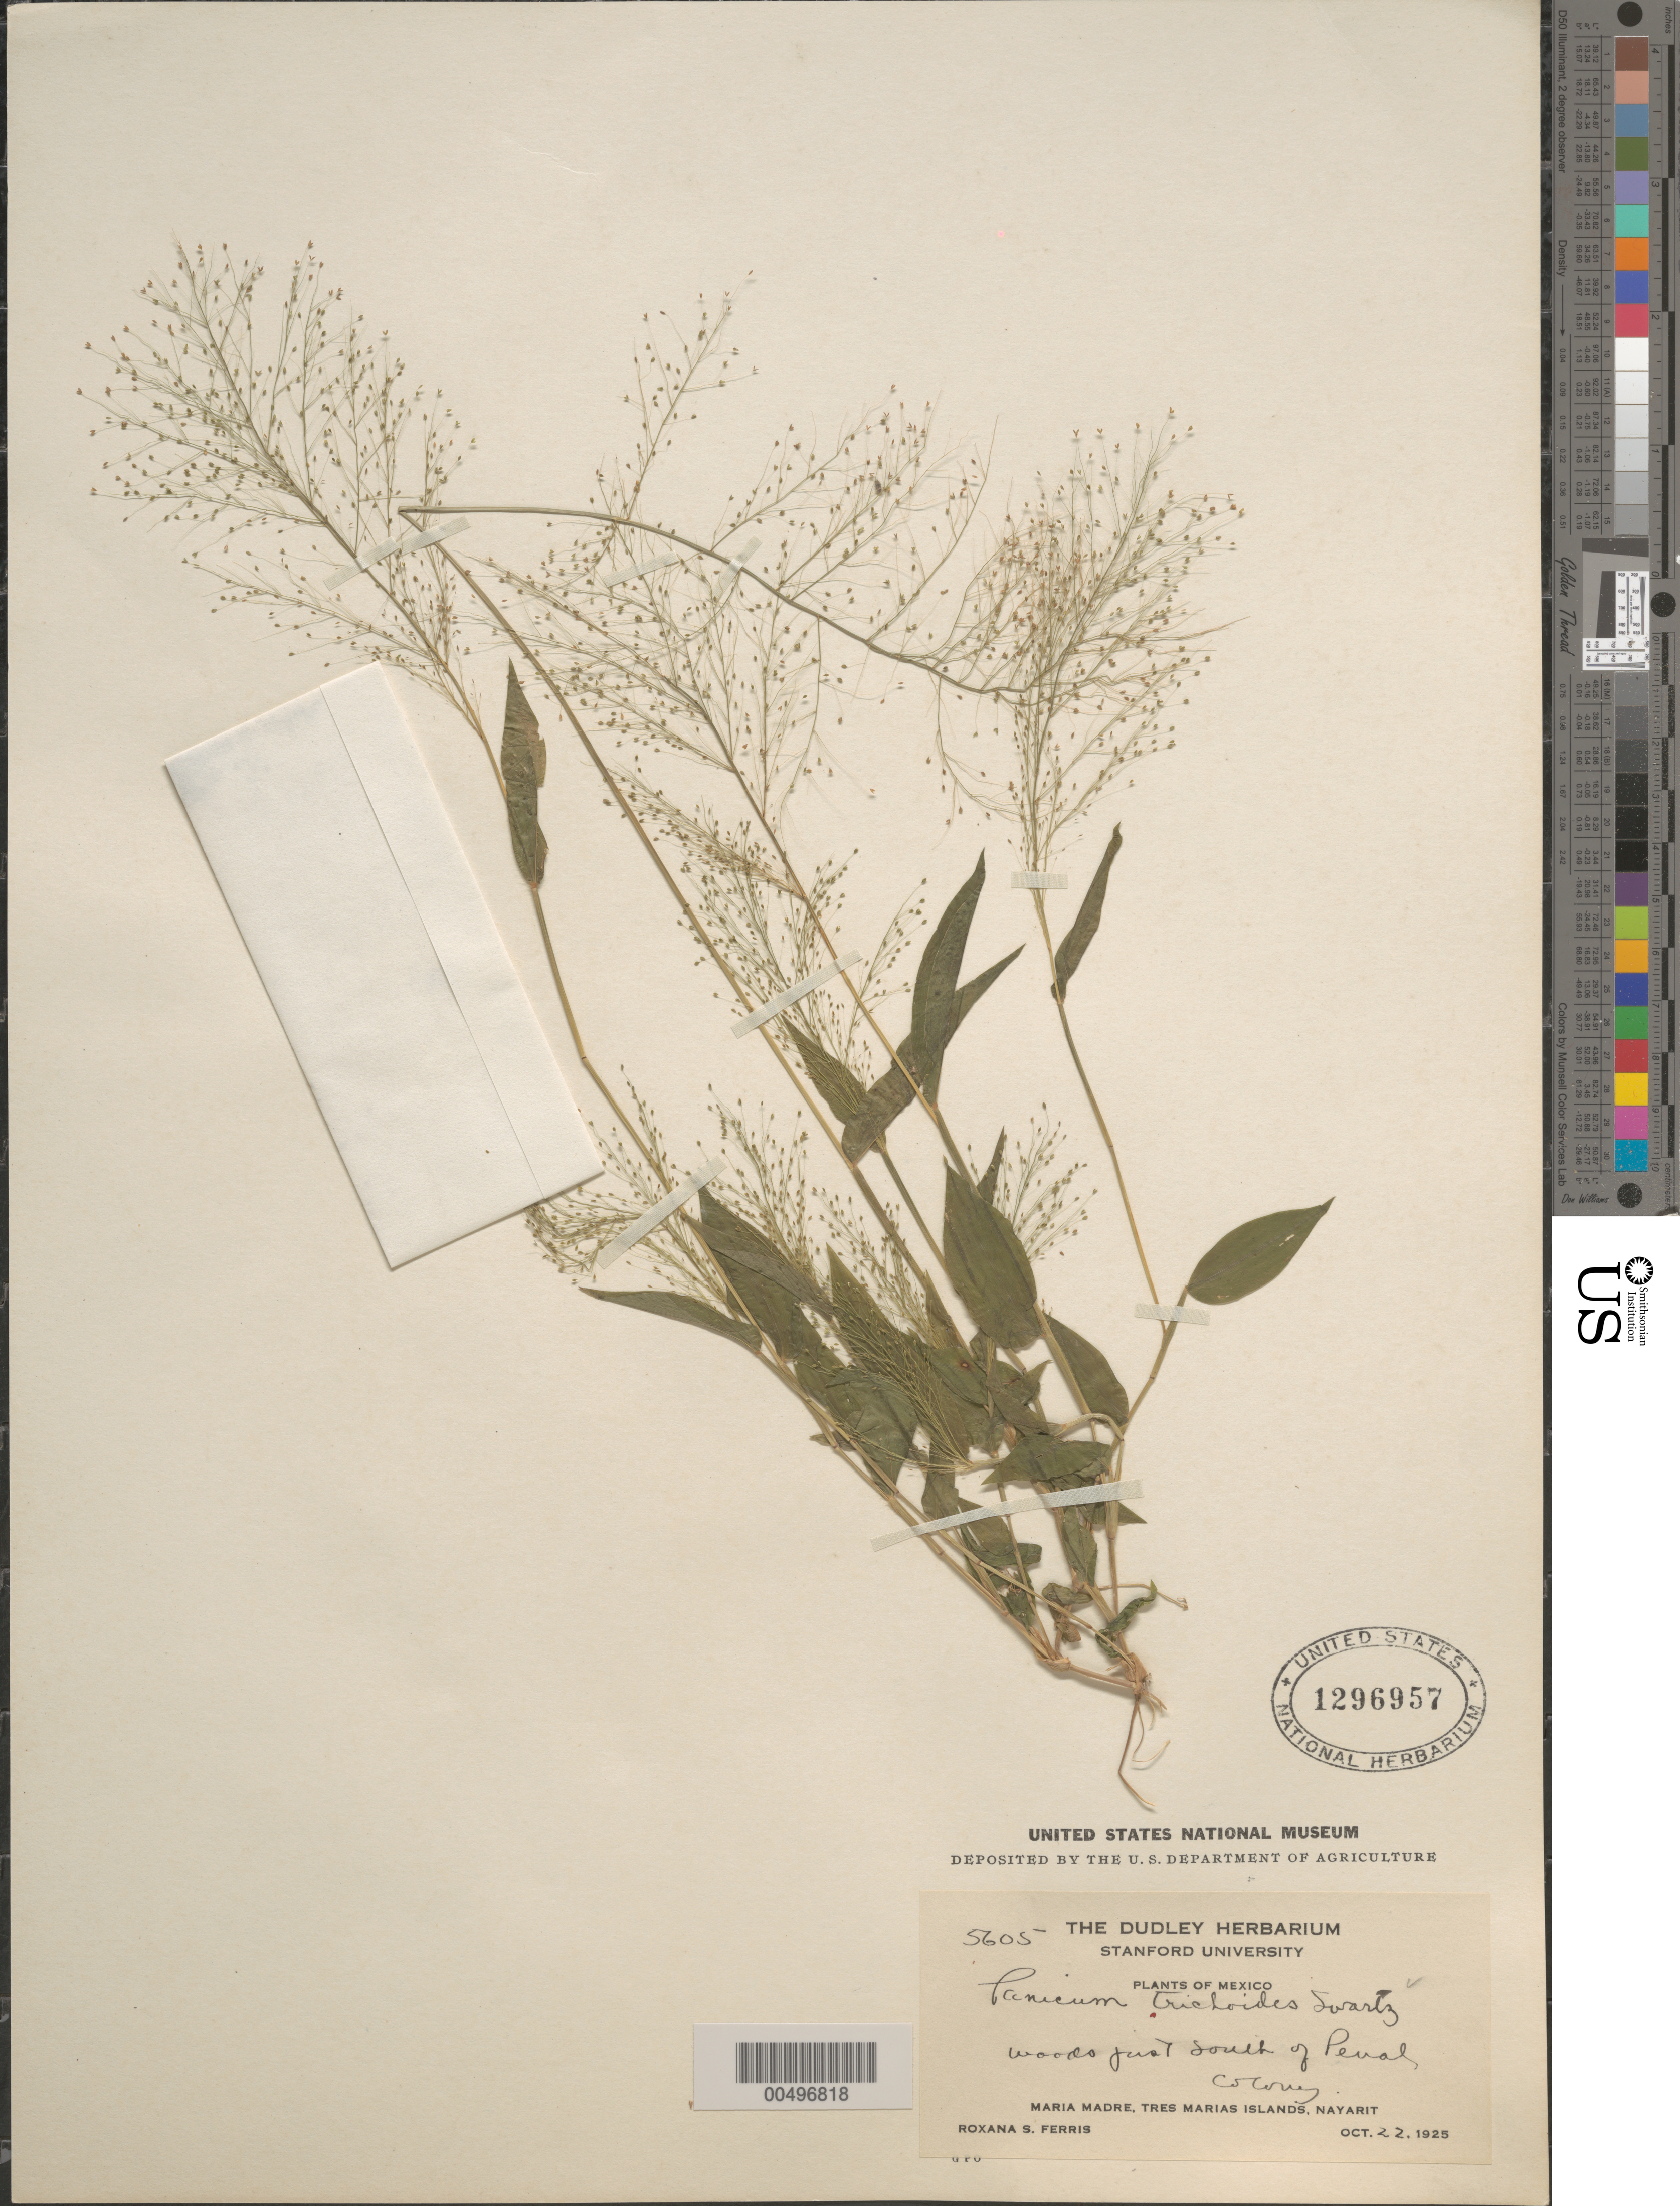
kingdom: Plantae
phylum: Tracheophyta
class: Liliopsida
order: Poales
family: Poaceae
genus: Panicum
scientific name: Panicum trichoides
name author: Sw.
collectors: R. S. Ferris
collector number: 5605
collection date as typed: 22 Oct 1925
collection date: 1925-10-22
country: Mexico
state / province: Nayarit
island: Maria Madre I.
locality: Just S of Penal Colony, Maria Madre, Tres Marias Islands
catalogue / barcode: US 1296957